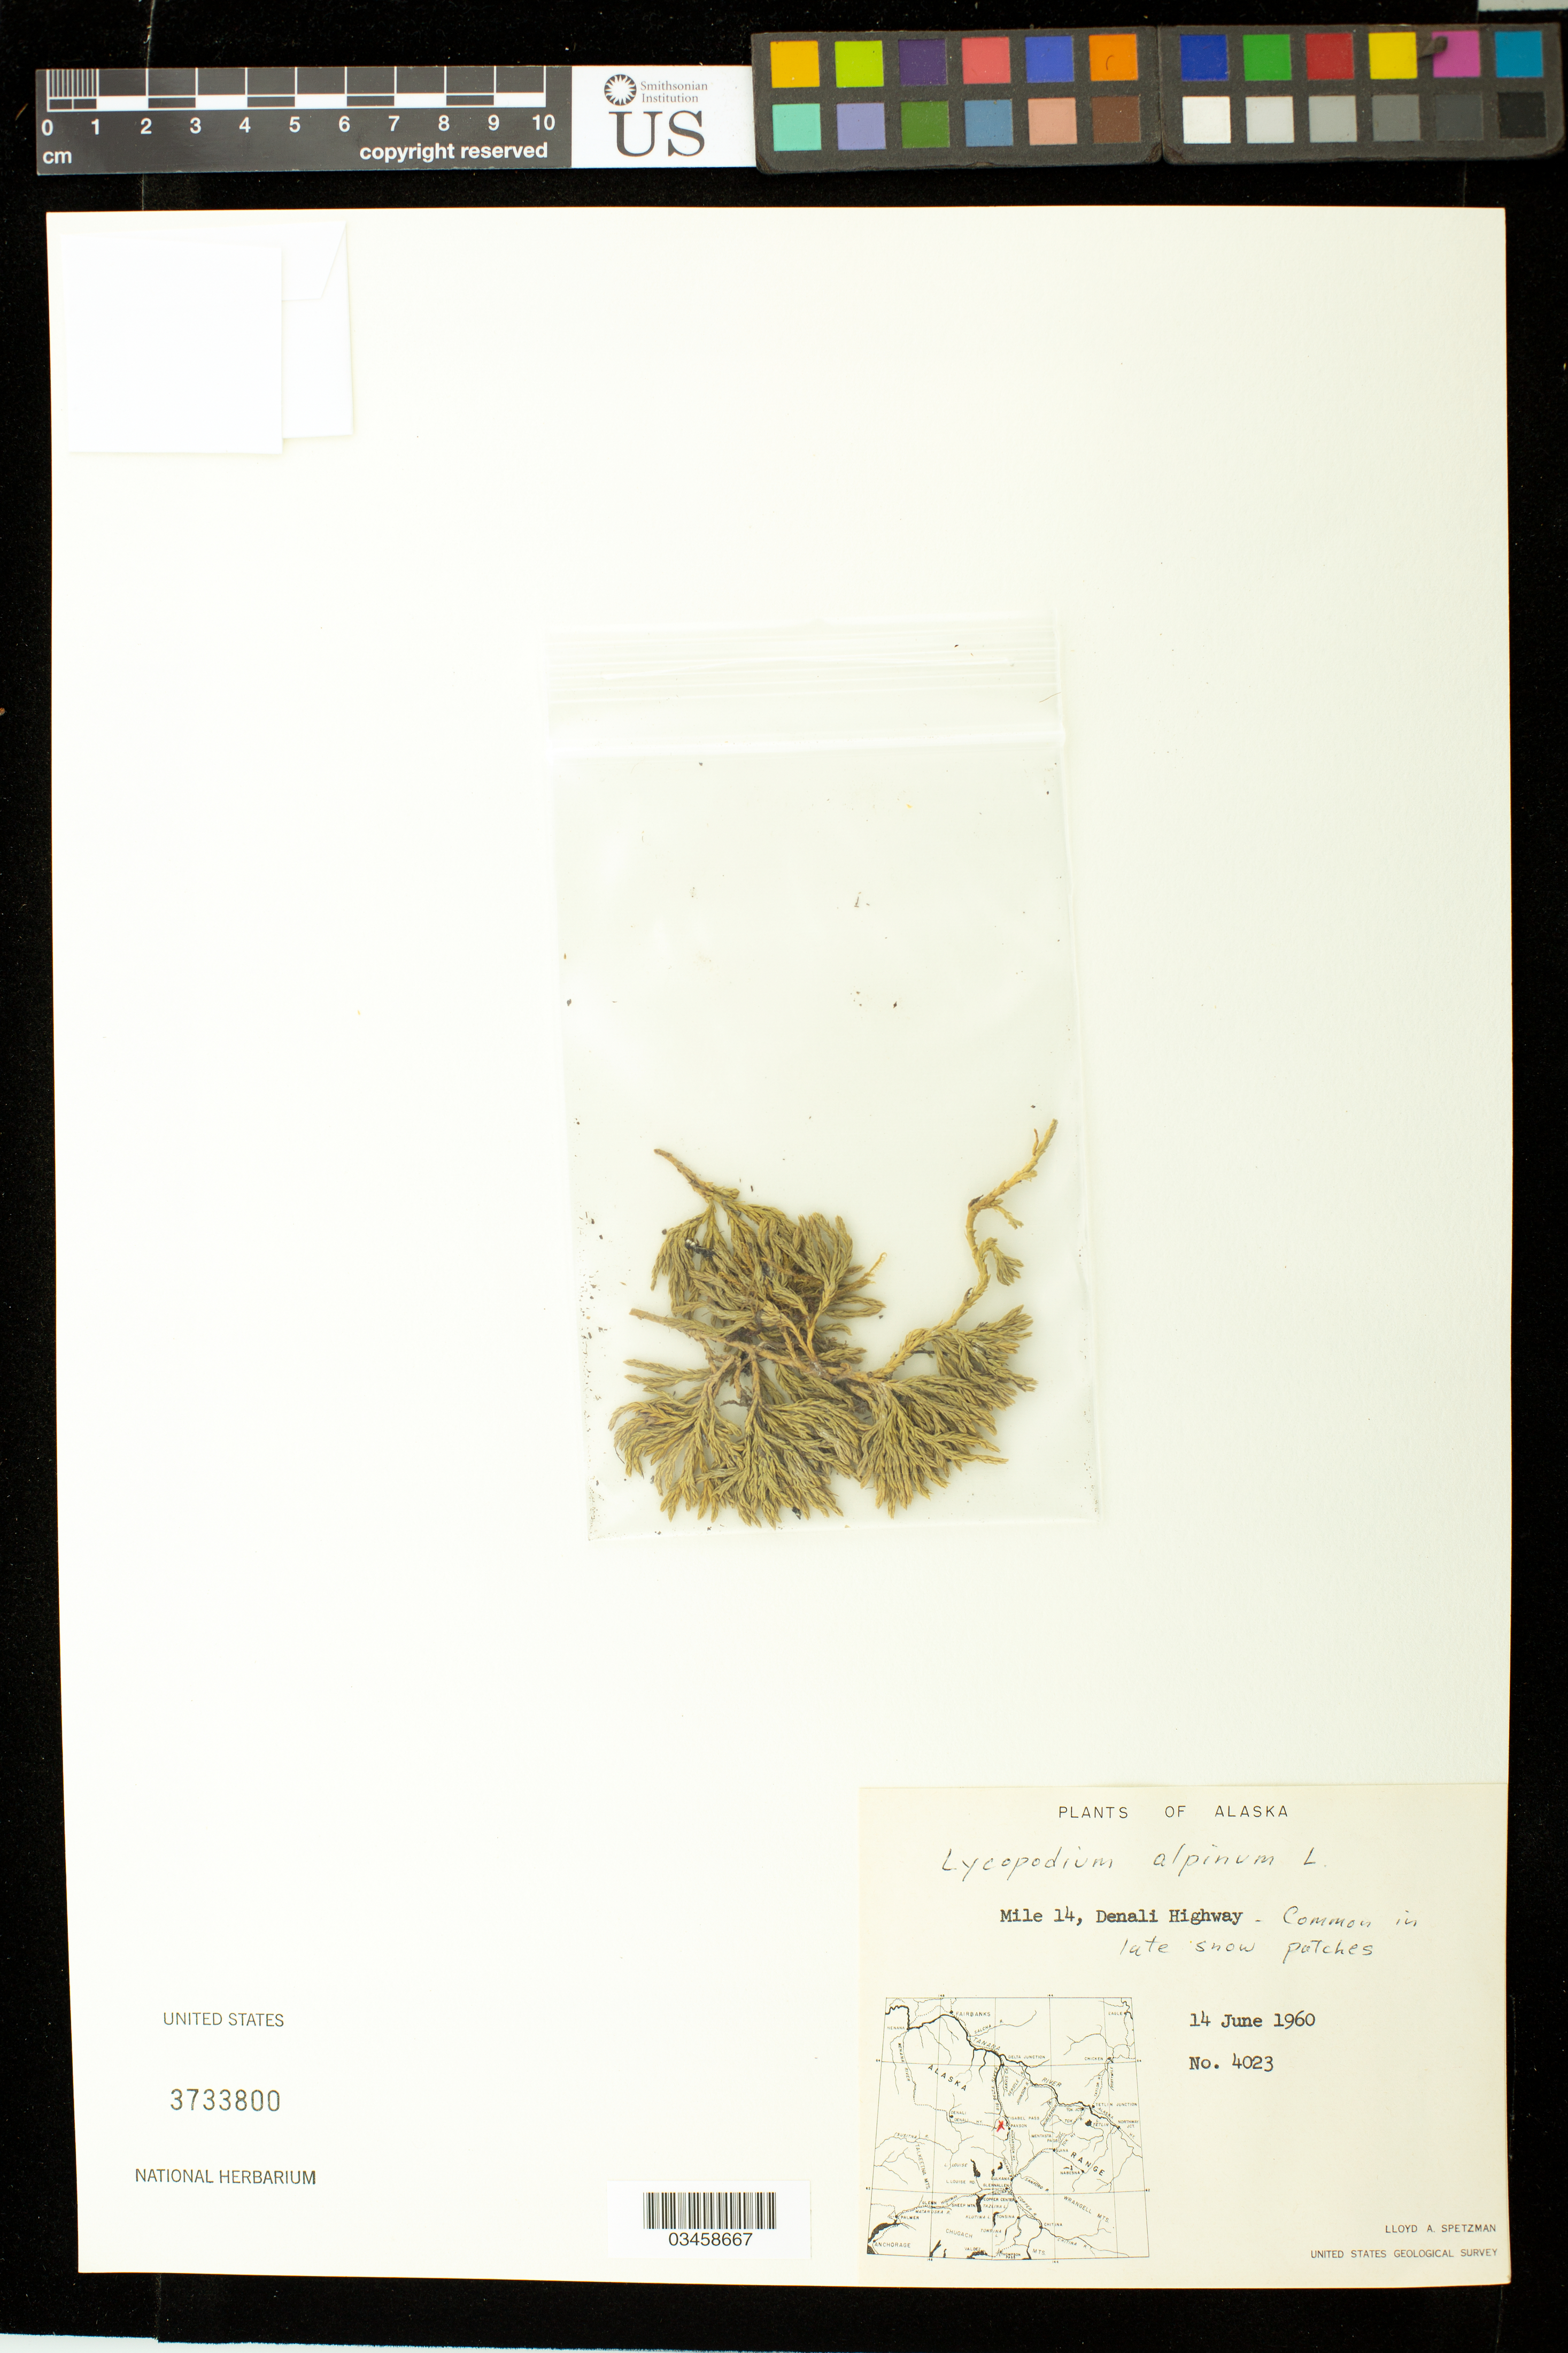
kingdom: Plantae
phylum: Tracheophyta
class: Lycopodiopsida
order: Lycopodiales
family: Lycopodiaceae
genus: Diphasiastrum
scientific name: Diphasiastrum alpinum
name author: (L.) Holub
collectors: L. Spetzman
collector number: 4023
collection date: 1960-06-14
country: United States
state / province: Alaska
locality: Mile 14, Denali Highway.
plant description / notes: OR # 231032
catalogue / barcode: US 3733800